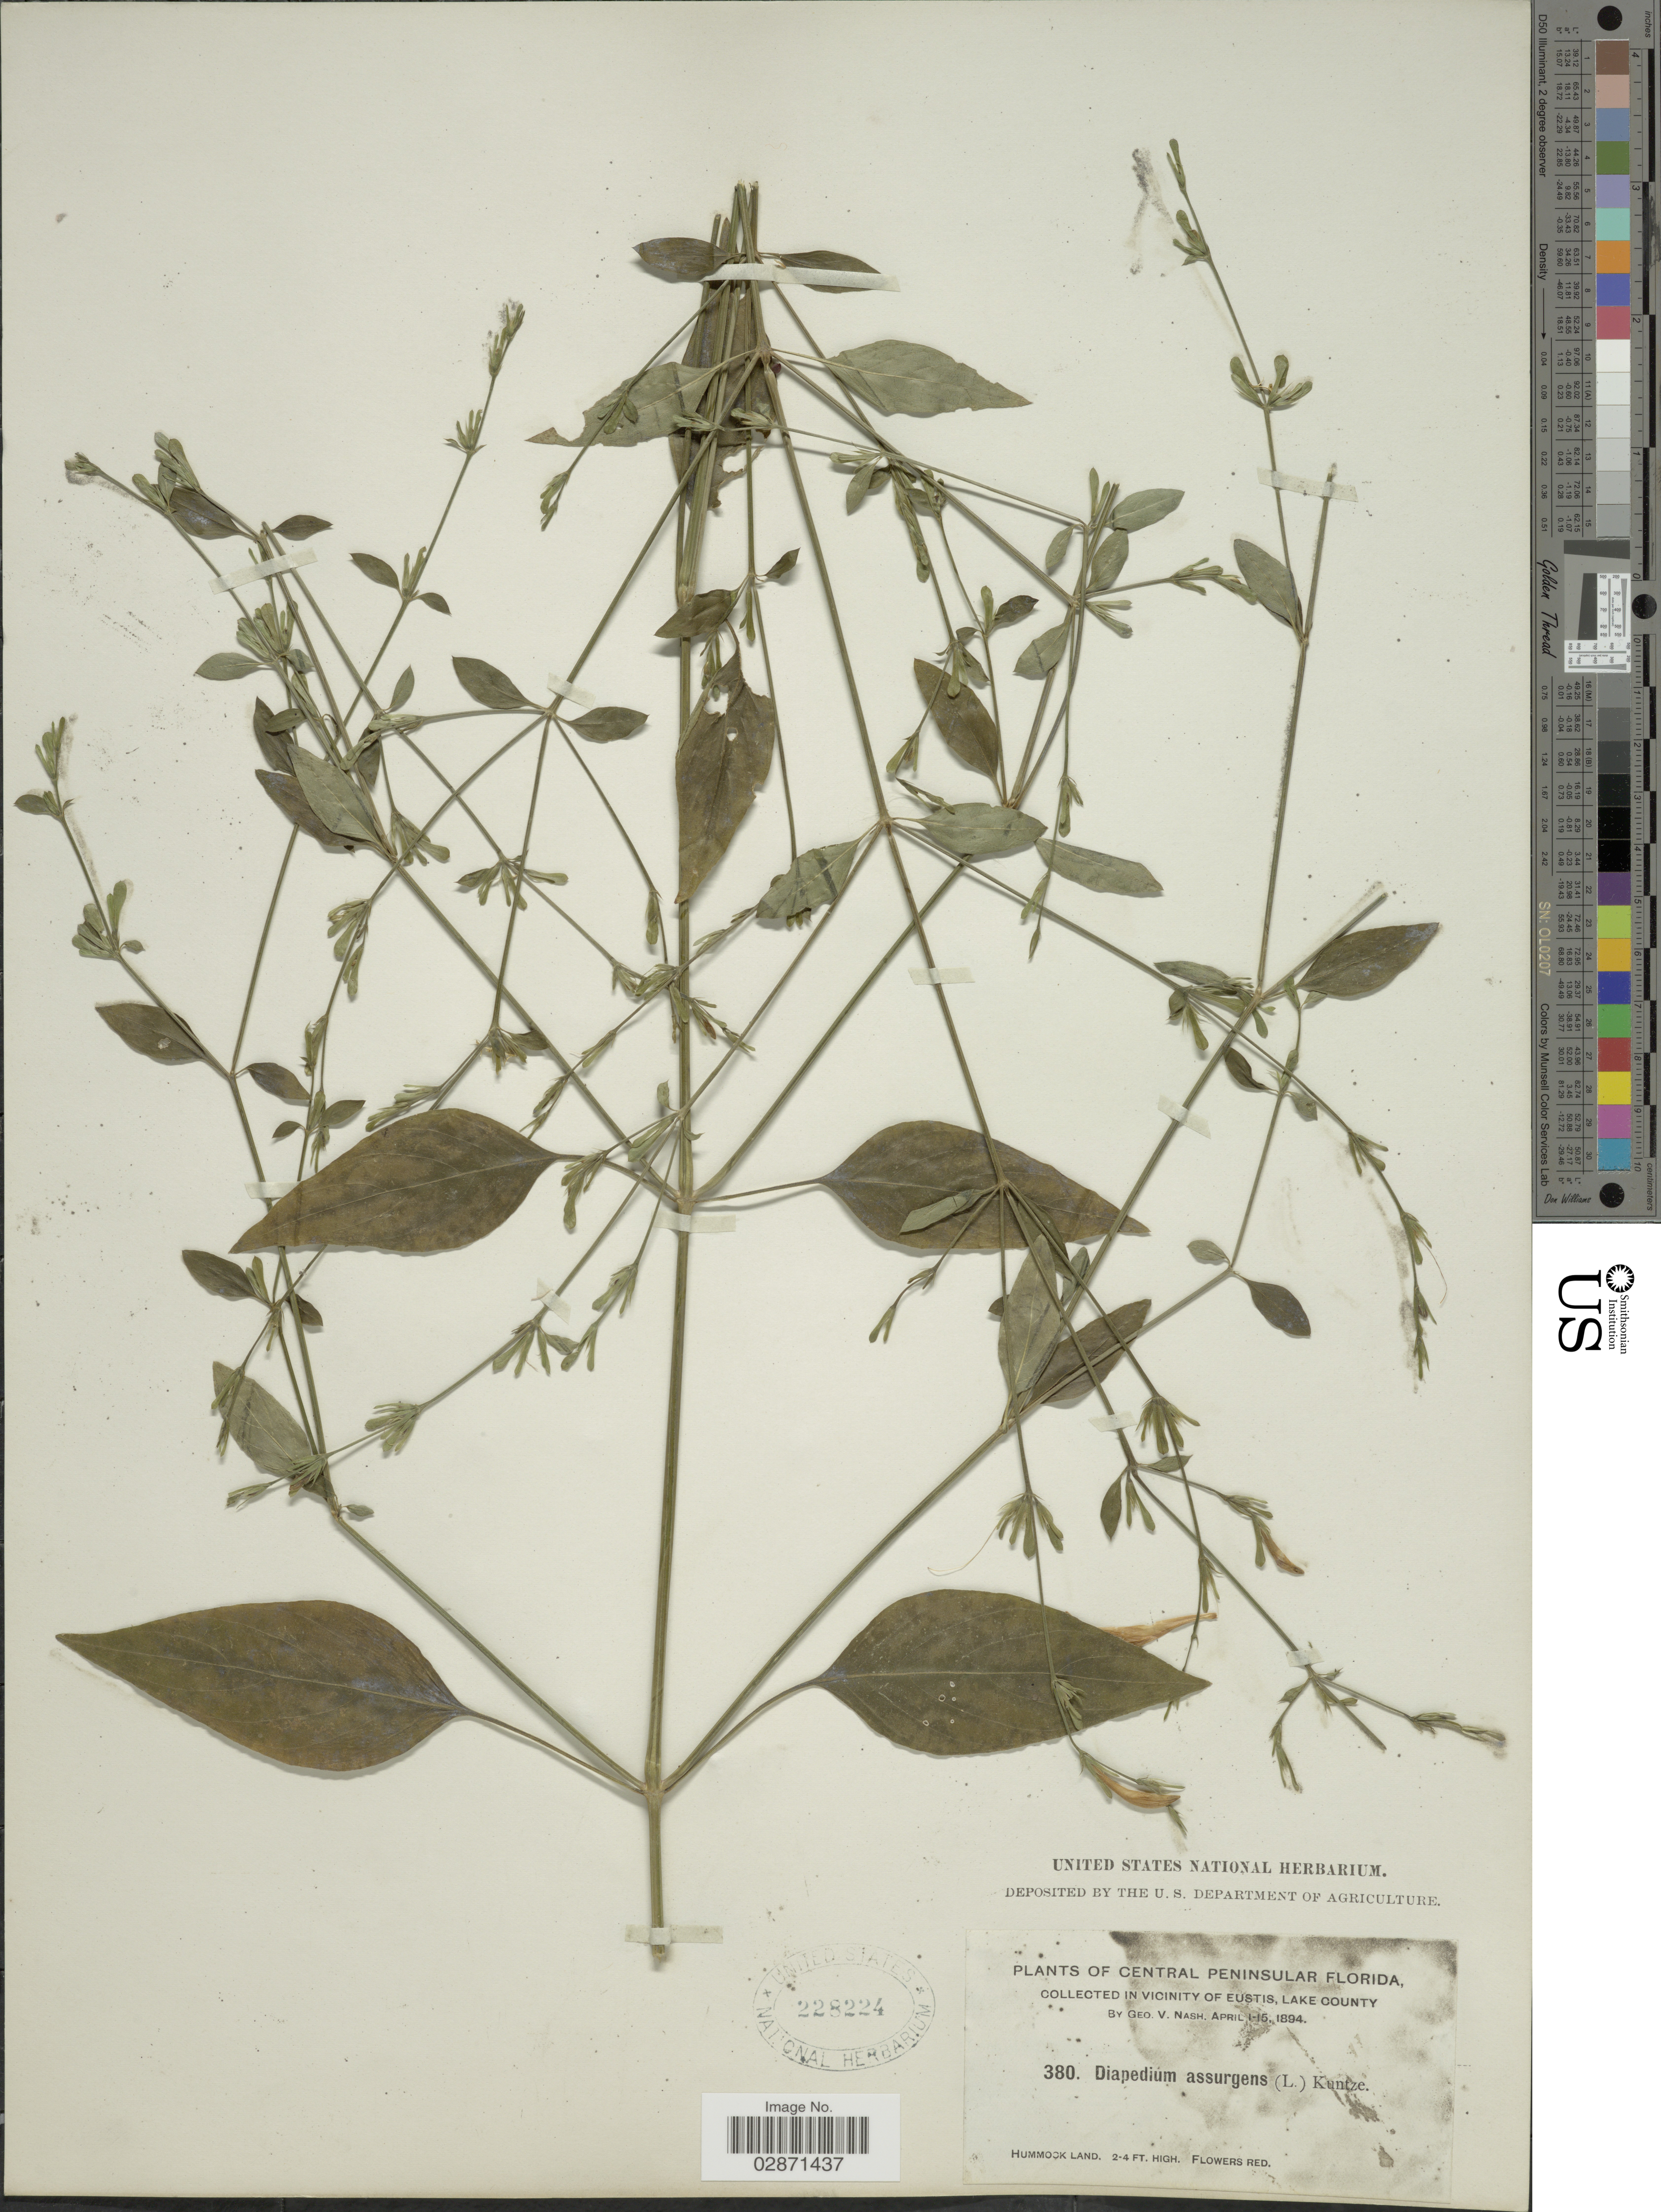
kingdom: Plantae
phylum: Tracheophyta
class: Magnoliopsida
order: Lamiales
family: Acanthaceae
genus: Dicliptera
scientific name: Dicliptera sexangularis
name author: (L.) Juss.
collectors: G. V. Nash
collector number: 380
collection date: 1894-04-01/1894-04-15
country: United States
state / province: Florida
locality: Central Peninsular Florida, collected in the vicinity of Eustis, Lake County. Hummock Land.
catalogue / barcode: US 228224